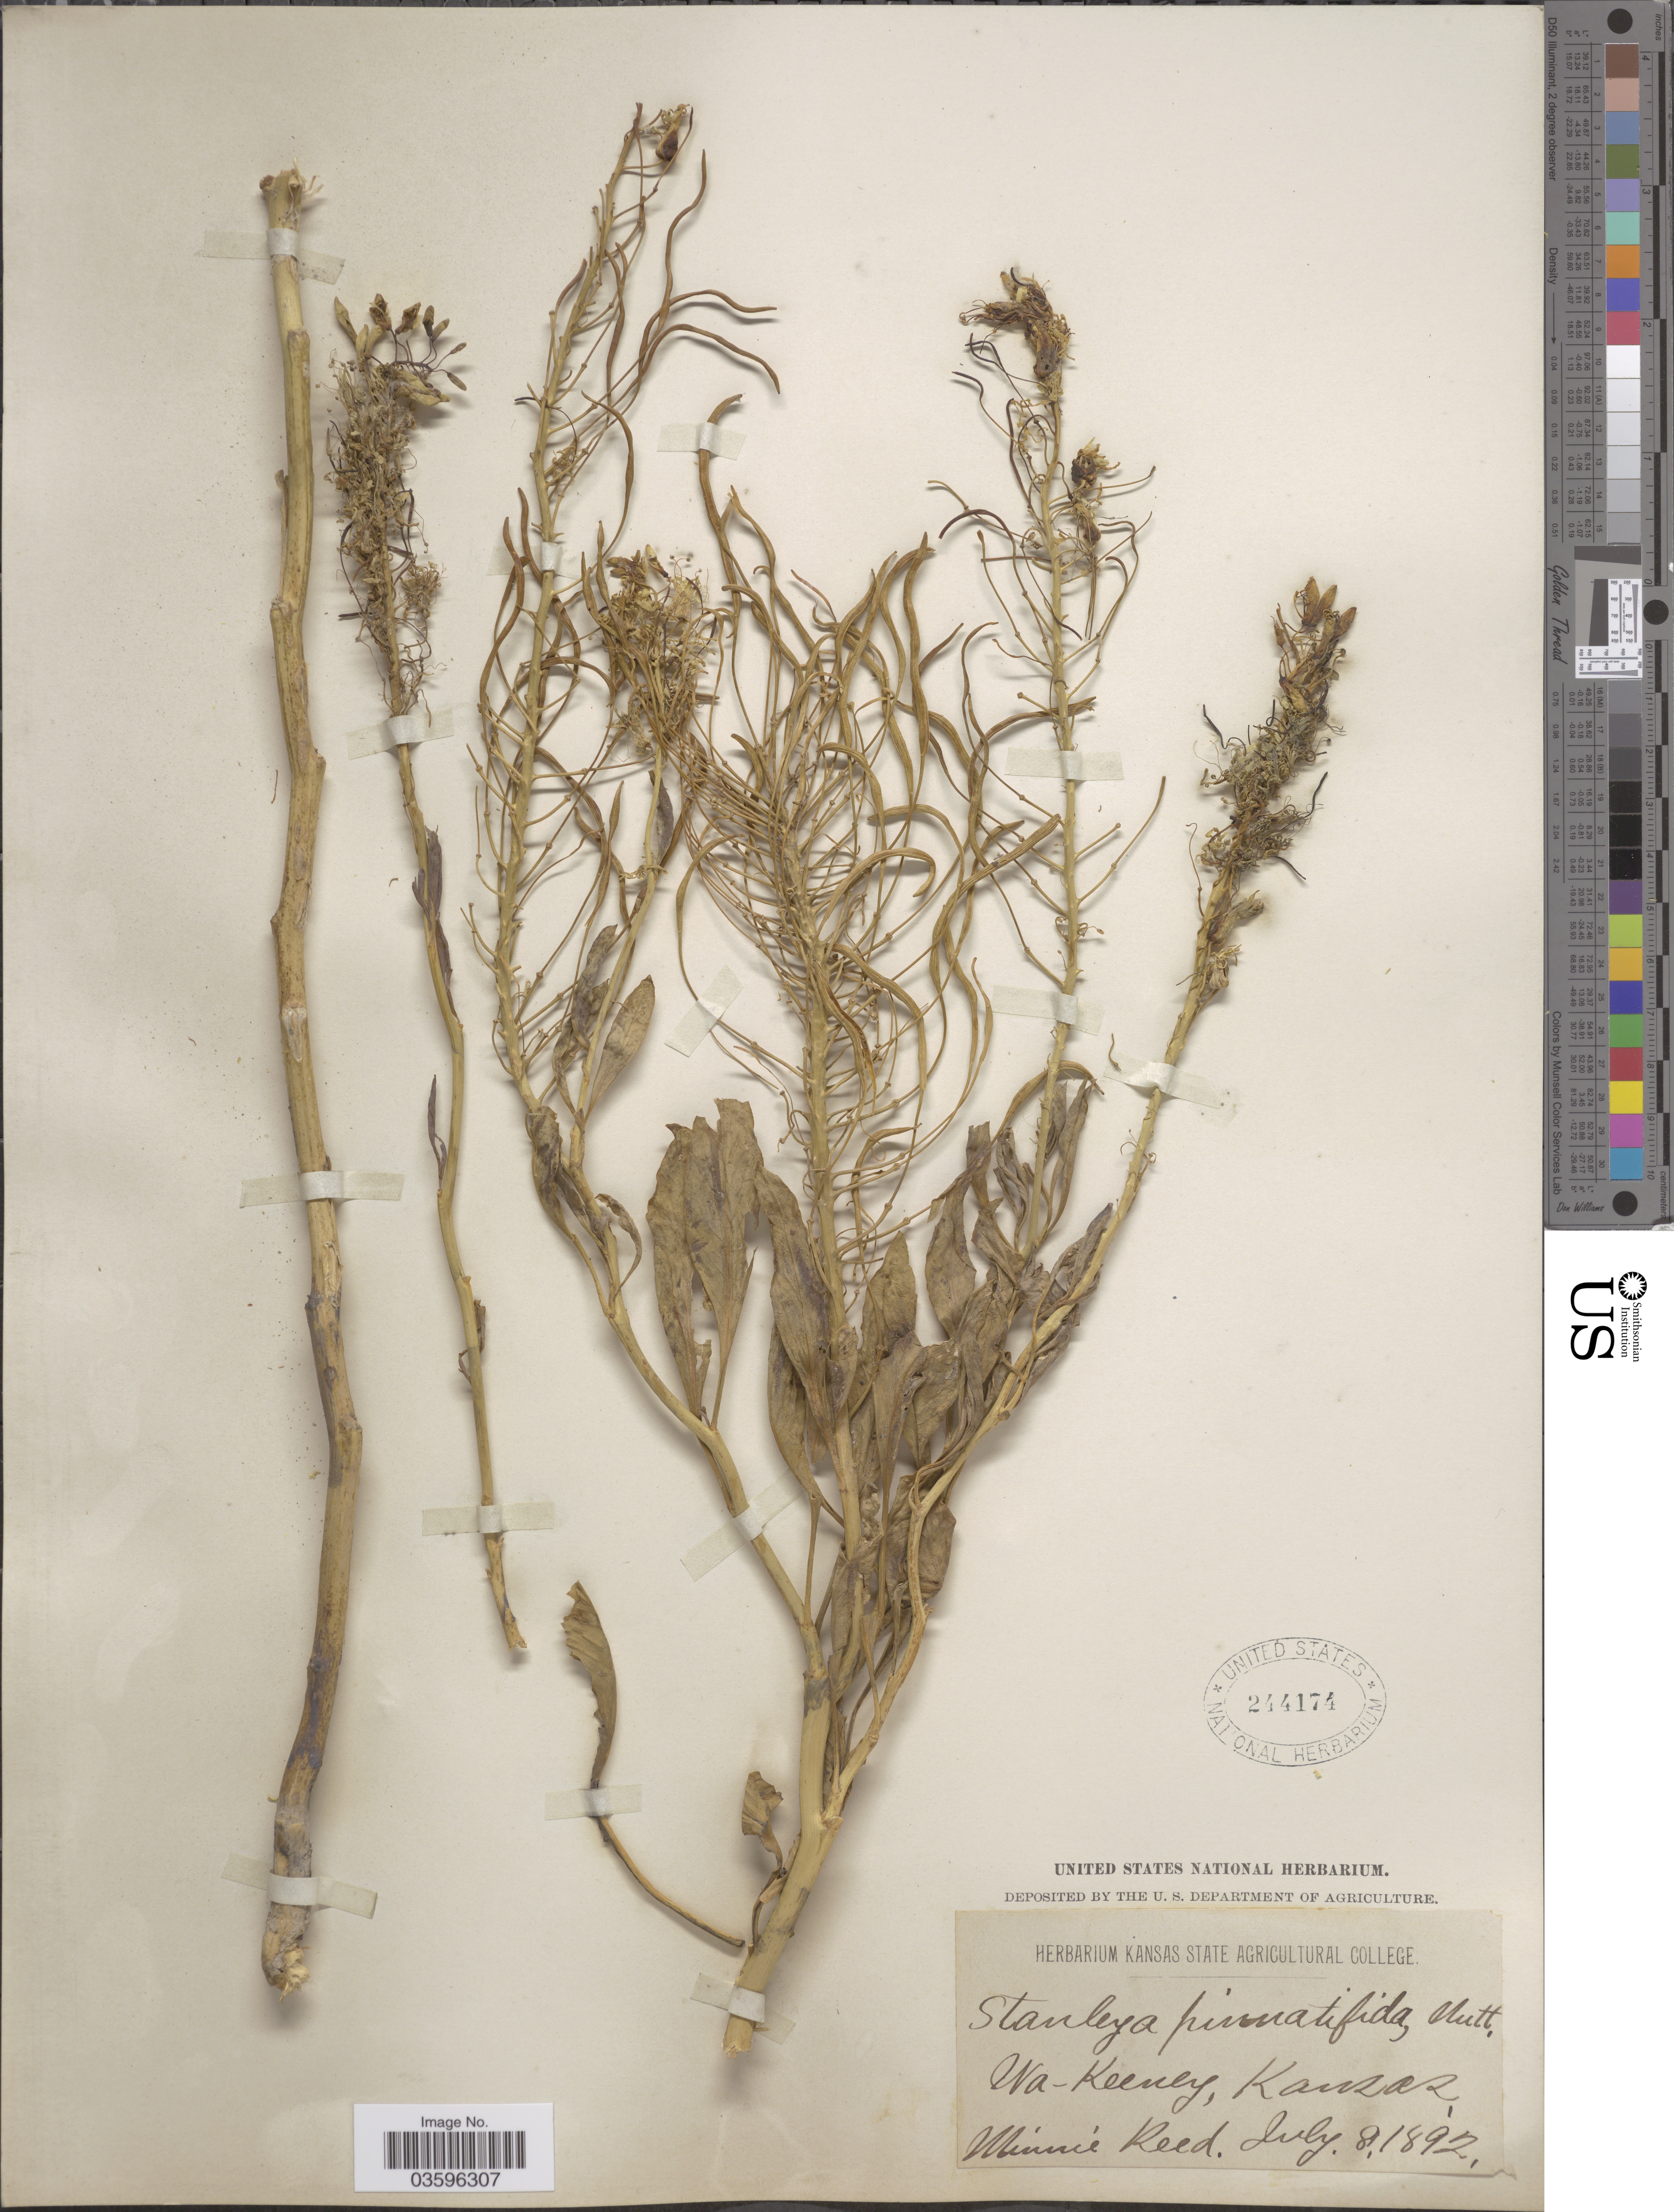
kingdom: Plantae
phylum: Tracheophyta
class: Magnoliopsida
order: Brassicales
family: Brassicaceae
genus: Stanleya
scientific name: Stanleya pinnata var. integrifolia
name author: (E. James) Rollins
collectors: M. Reed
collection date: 1892-07-08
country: United States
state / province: Kansas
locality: Wa-Keeney.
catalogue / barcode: US 244174